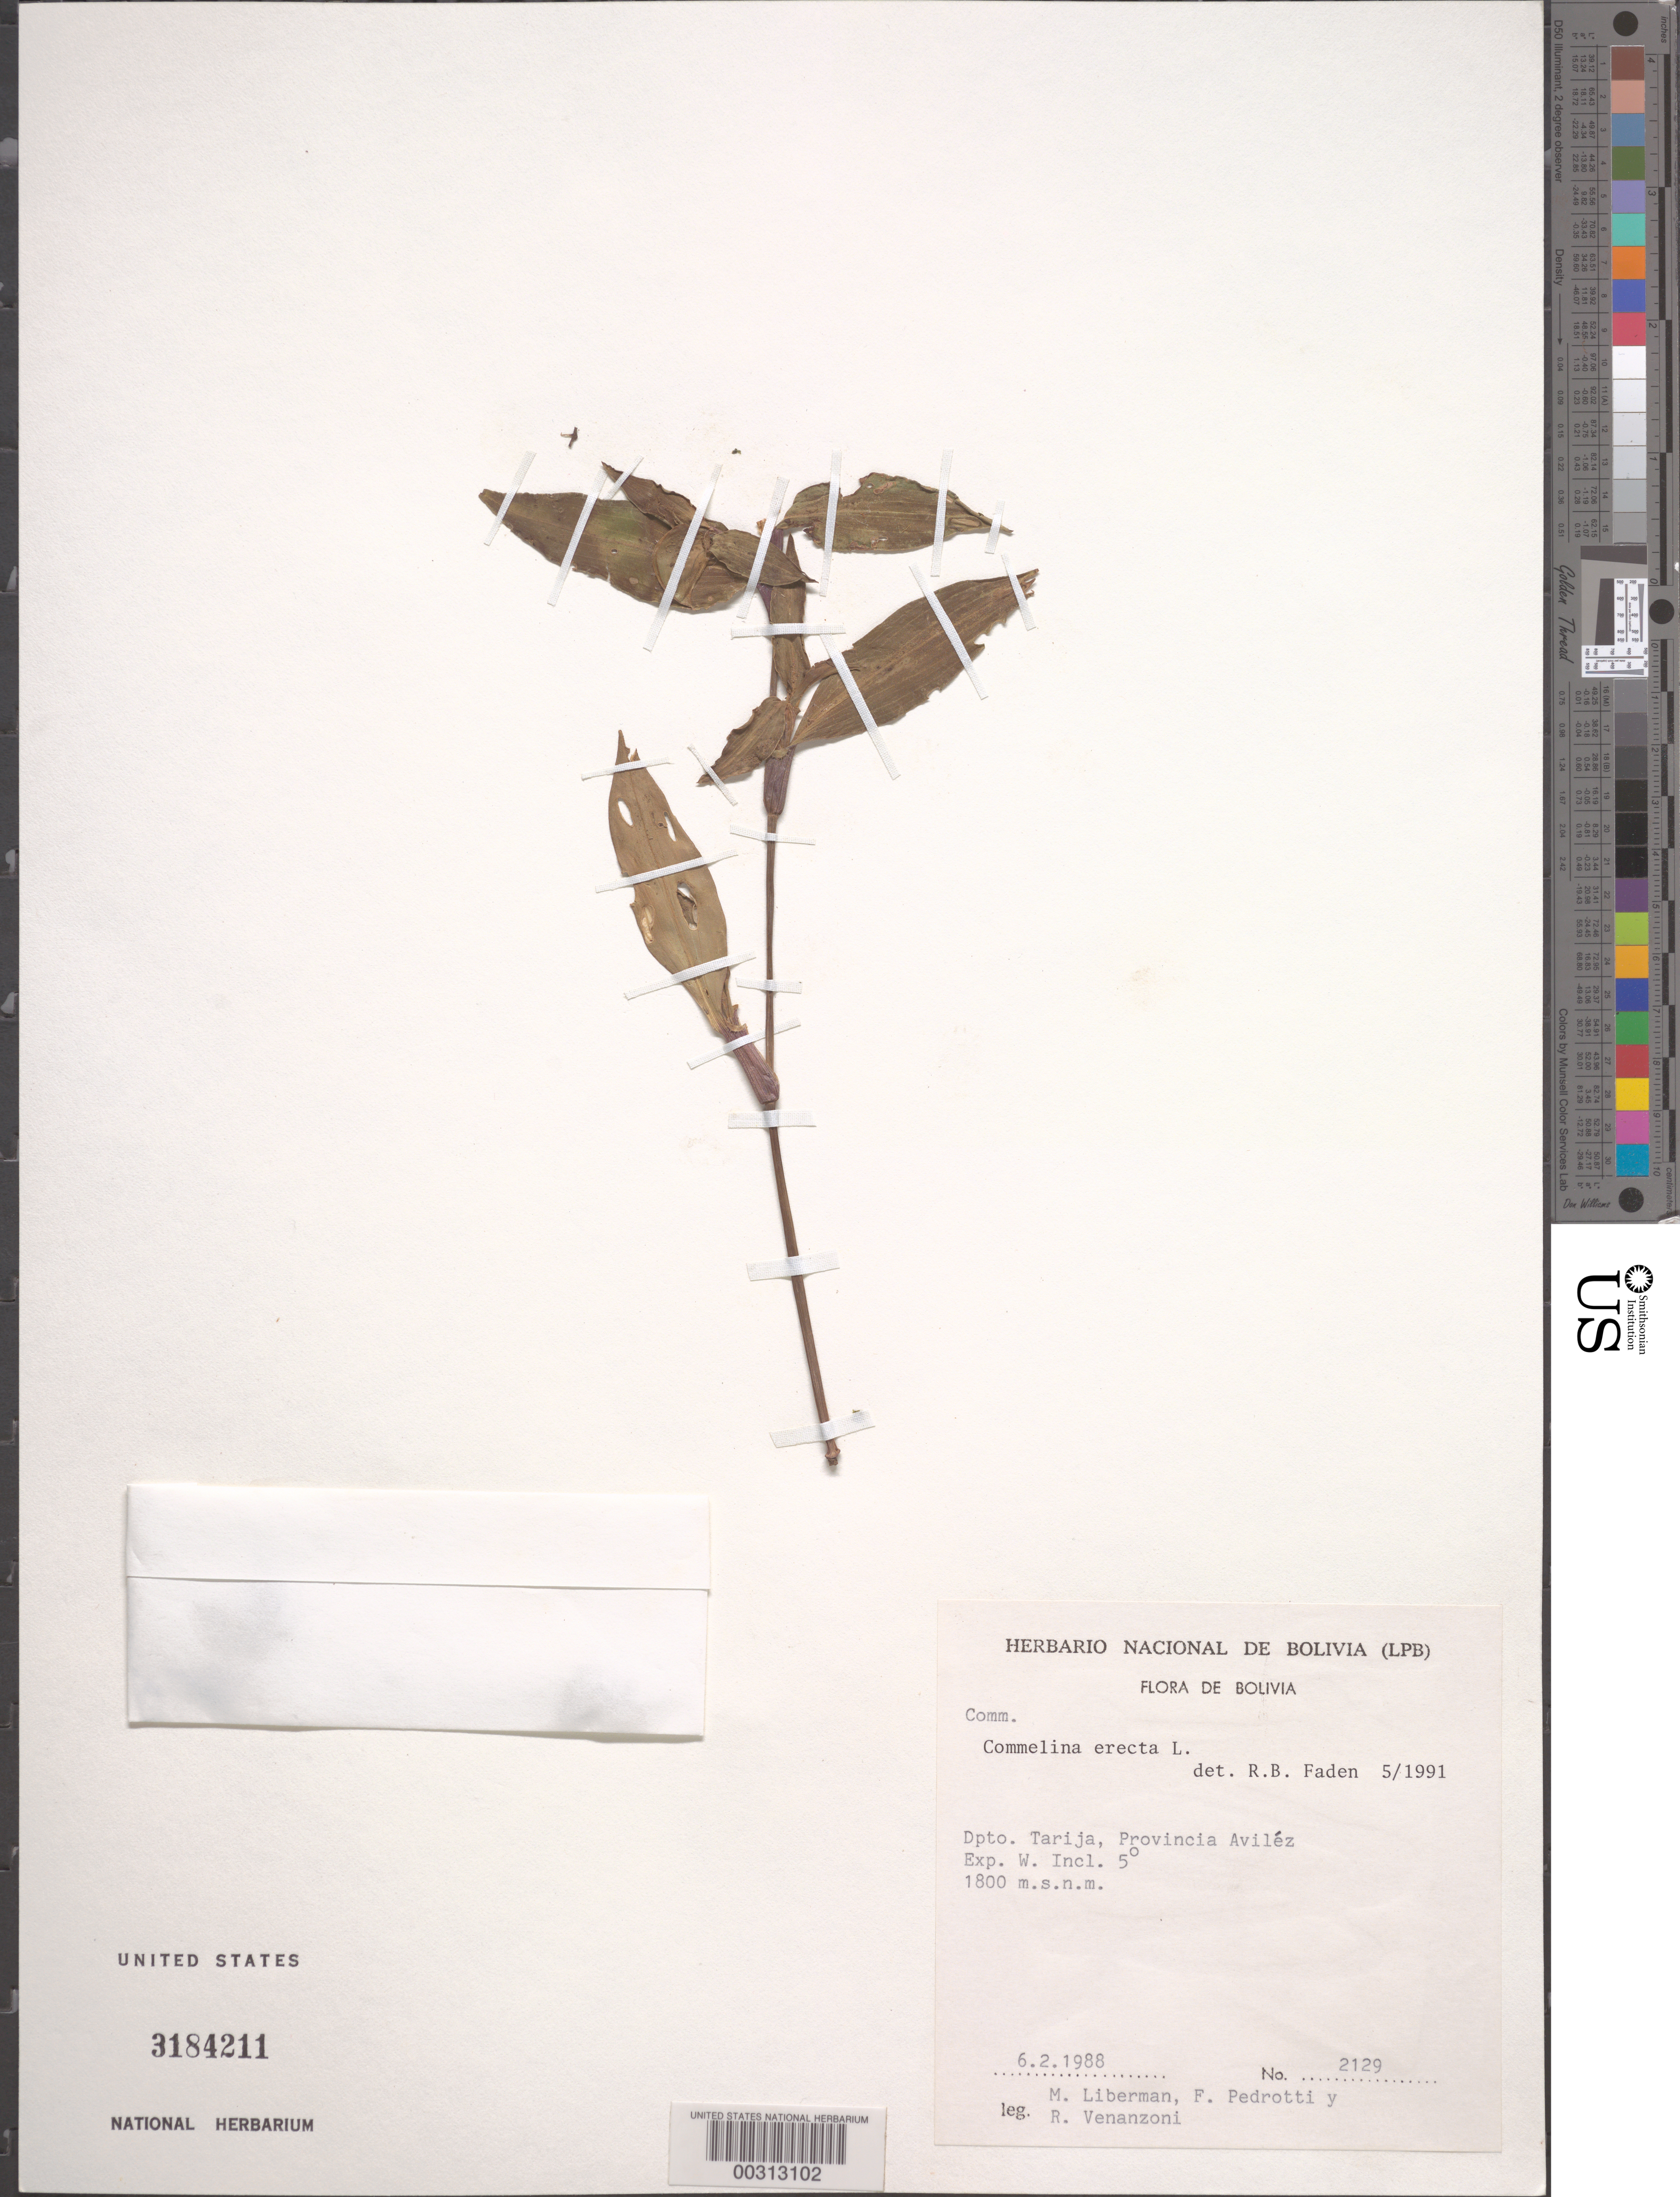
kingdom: Plantae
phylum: Tracheophyta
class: Liliopsida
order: Commelinales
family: Commelinaceae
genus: Commelina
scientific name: Commelina erecta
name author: L.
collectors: M. Liberman, F. Pedrotti & R. Venanzoni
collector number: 2129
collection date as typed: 06 Feb 1988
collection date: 1988-02-06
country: Bolivia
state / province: Tarija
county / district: Avilez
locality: Pampa Redonda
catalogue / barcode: US 3184211